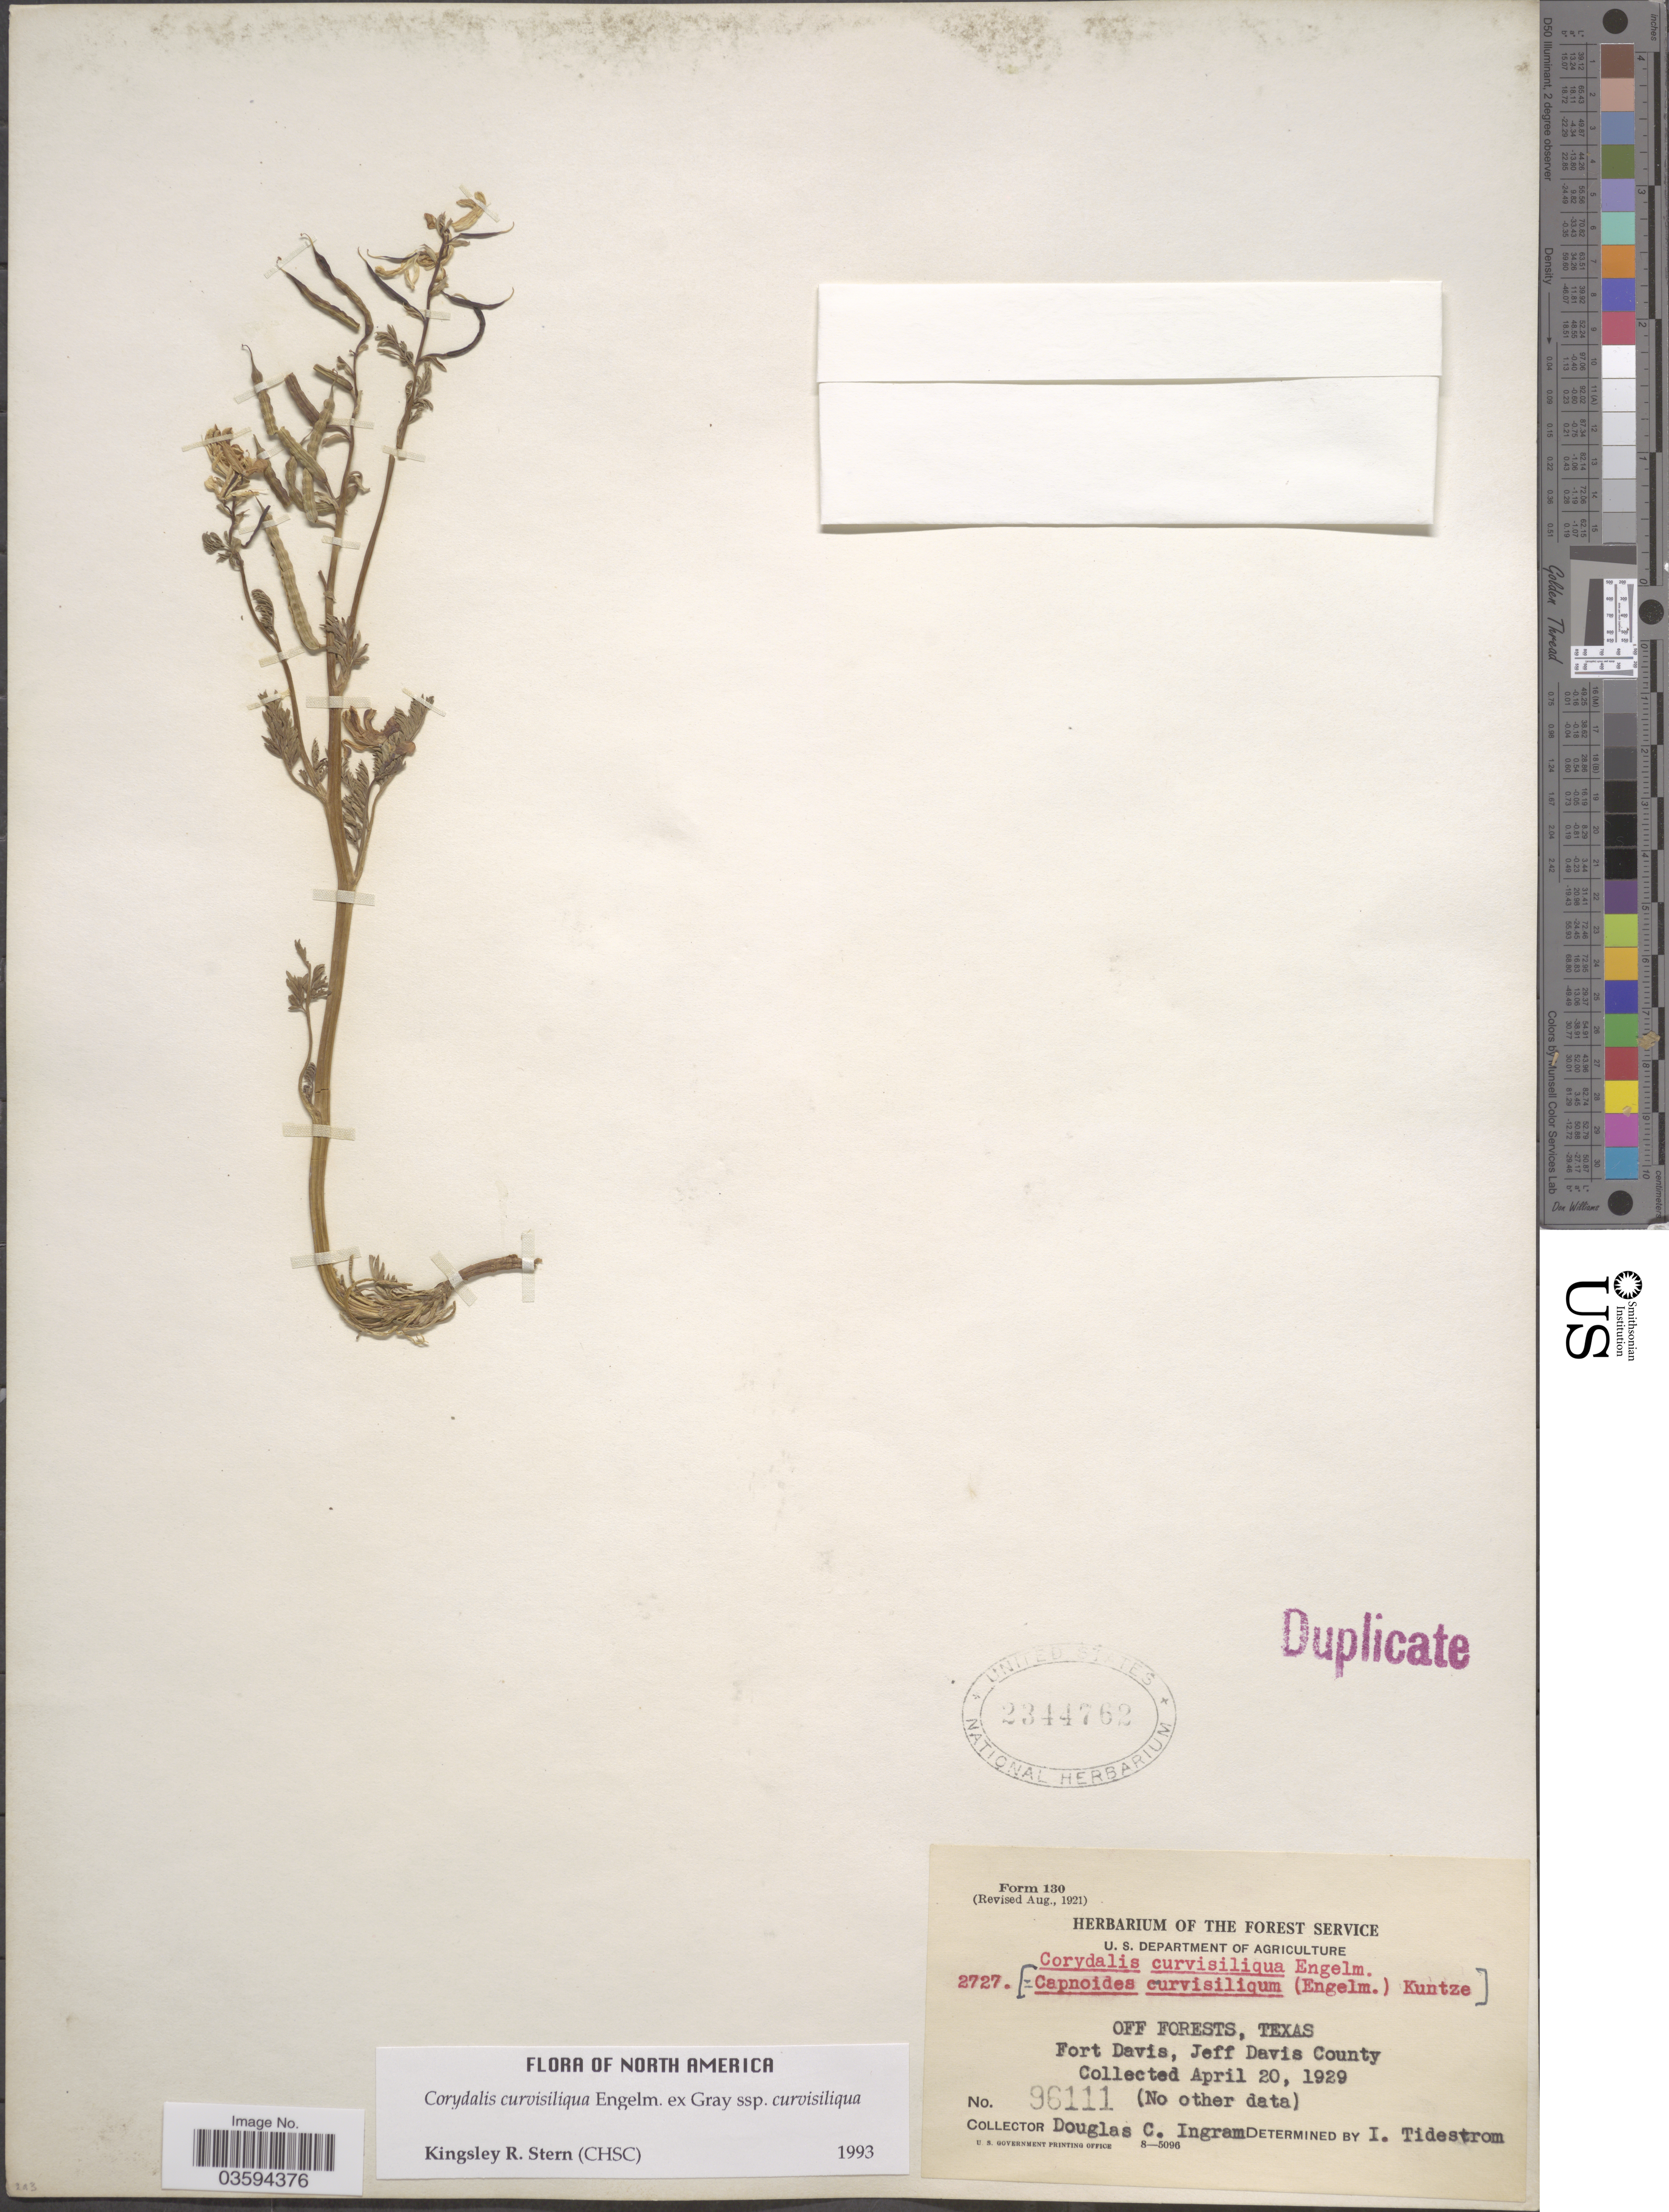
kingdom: Plantae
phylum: Tracheophyta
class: Magnoliopsida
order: Ranunculales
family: Papaveraceae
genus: Corydalis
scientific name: Corydalis curvisiliqua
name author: (A. Gray) Engelm. ex A. Gray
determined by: Stern, Kingsley R.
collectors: D. C. Ingram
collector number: B. 2727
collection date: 1929-04-20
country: United States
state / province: Texas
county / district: Jeff Davis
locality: Off Forests, Fort Davis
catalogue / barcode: US 2344762